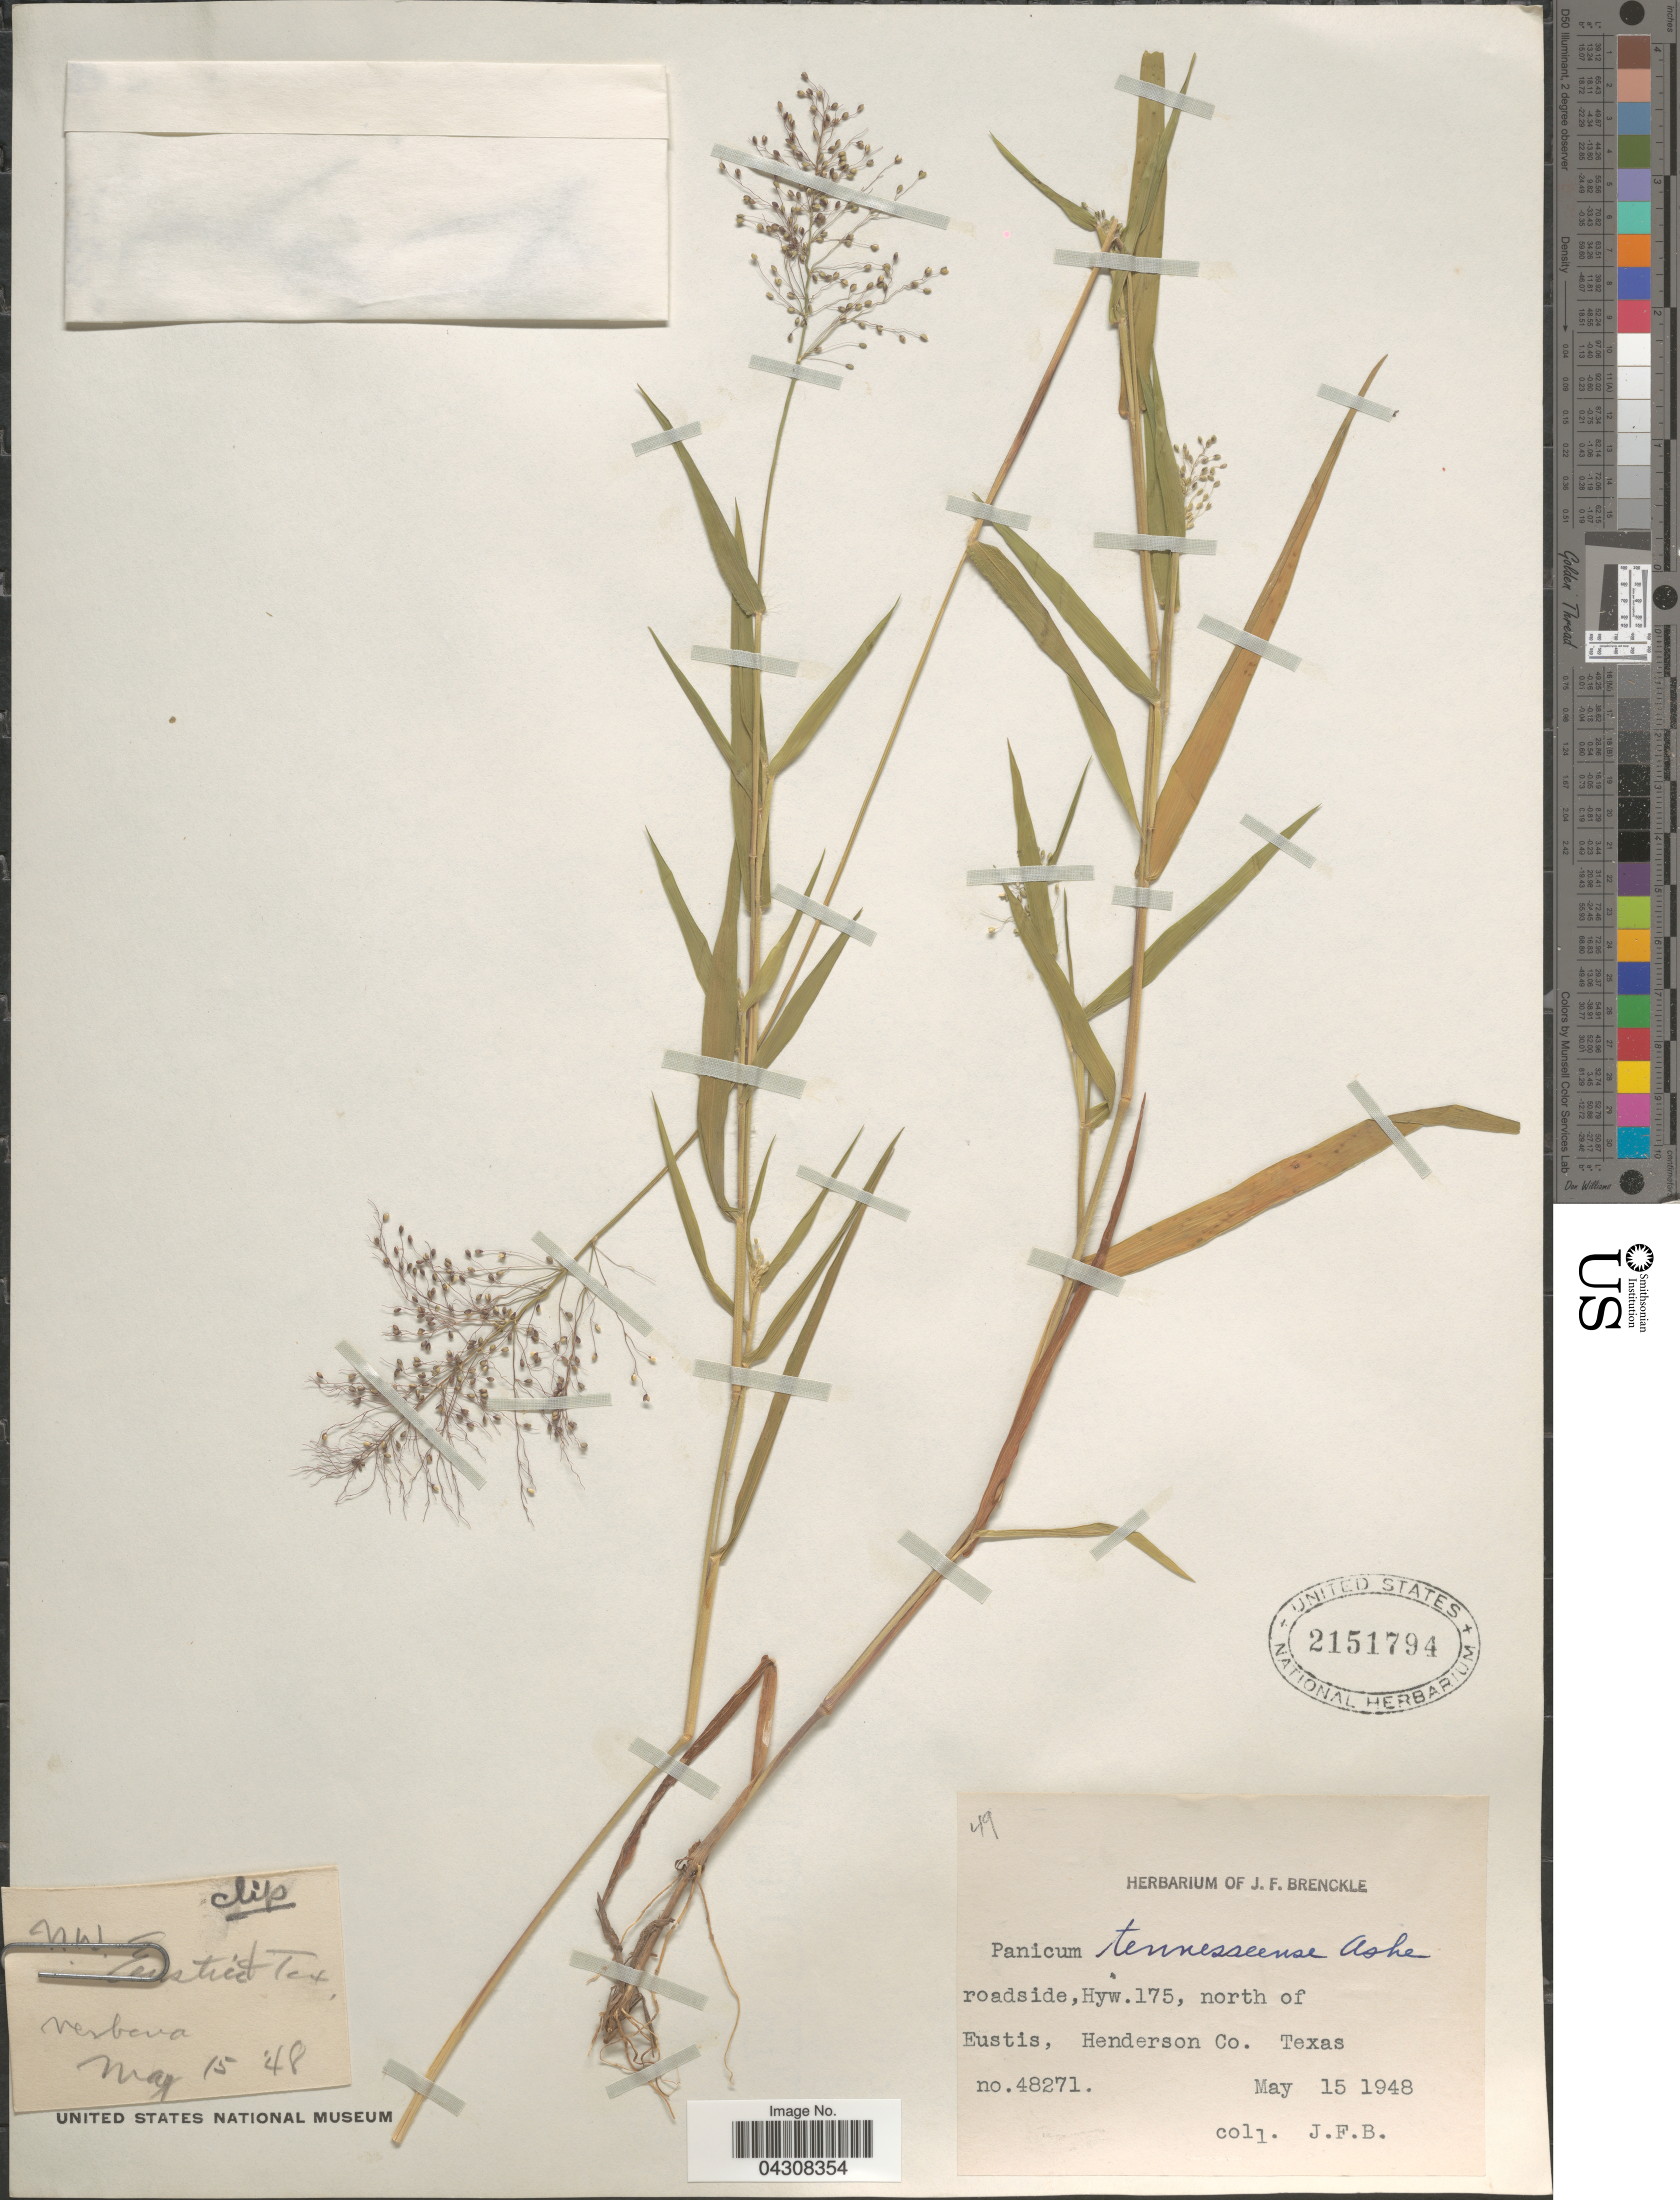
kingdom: Plantae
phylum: Tracheophyta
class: Liliopsida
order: Poales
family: Poaceae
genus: Dichanthelium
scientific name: Dichanthelium acuminatum var. acuminatum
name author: (Sw.) Gould & C.A. Clark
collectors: J. Brenckle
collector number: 48271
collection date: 1948-05-15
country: United States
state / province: Texas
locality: Roadside, Hyw. 175, north of Eustis, Henderson Co.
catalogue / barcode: US 2151794